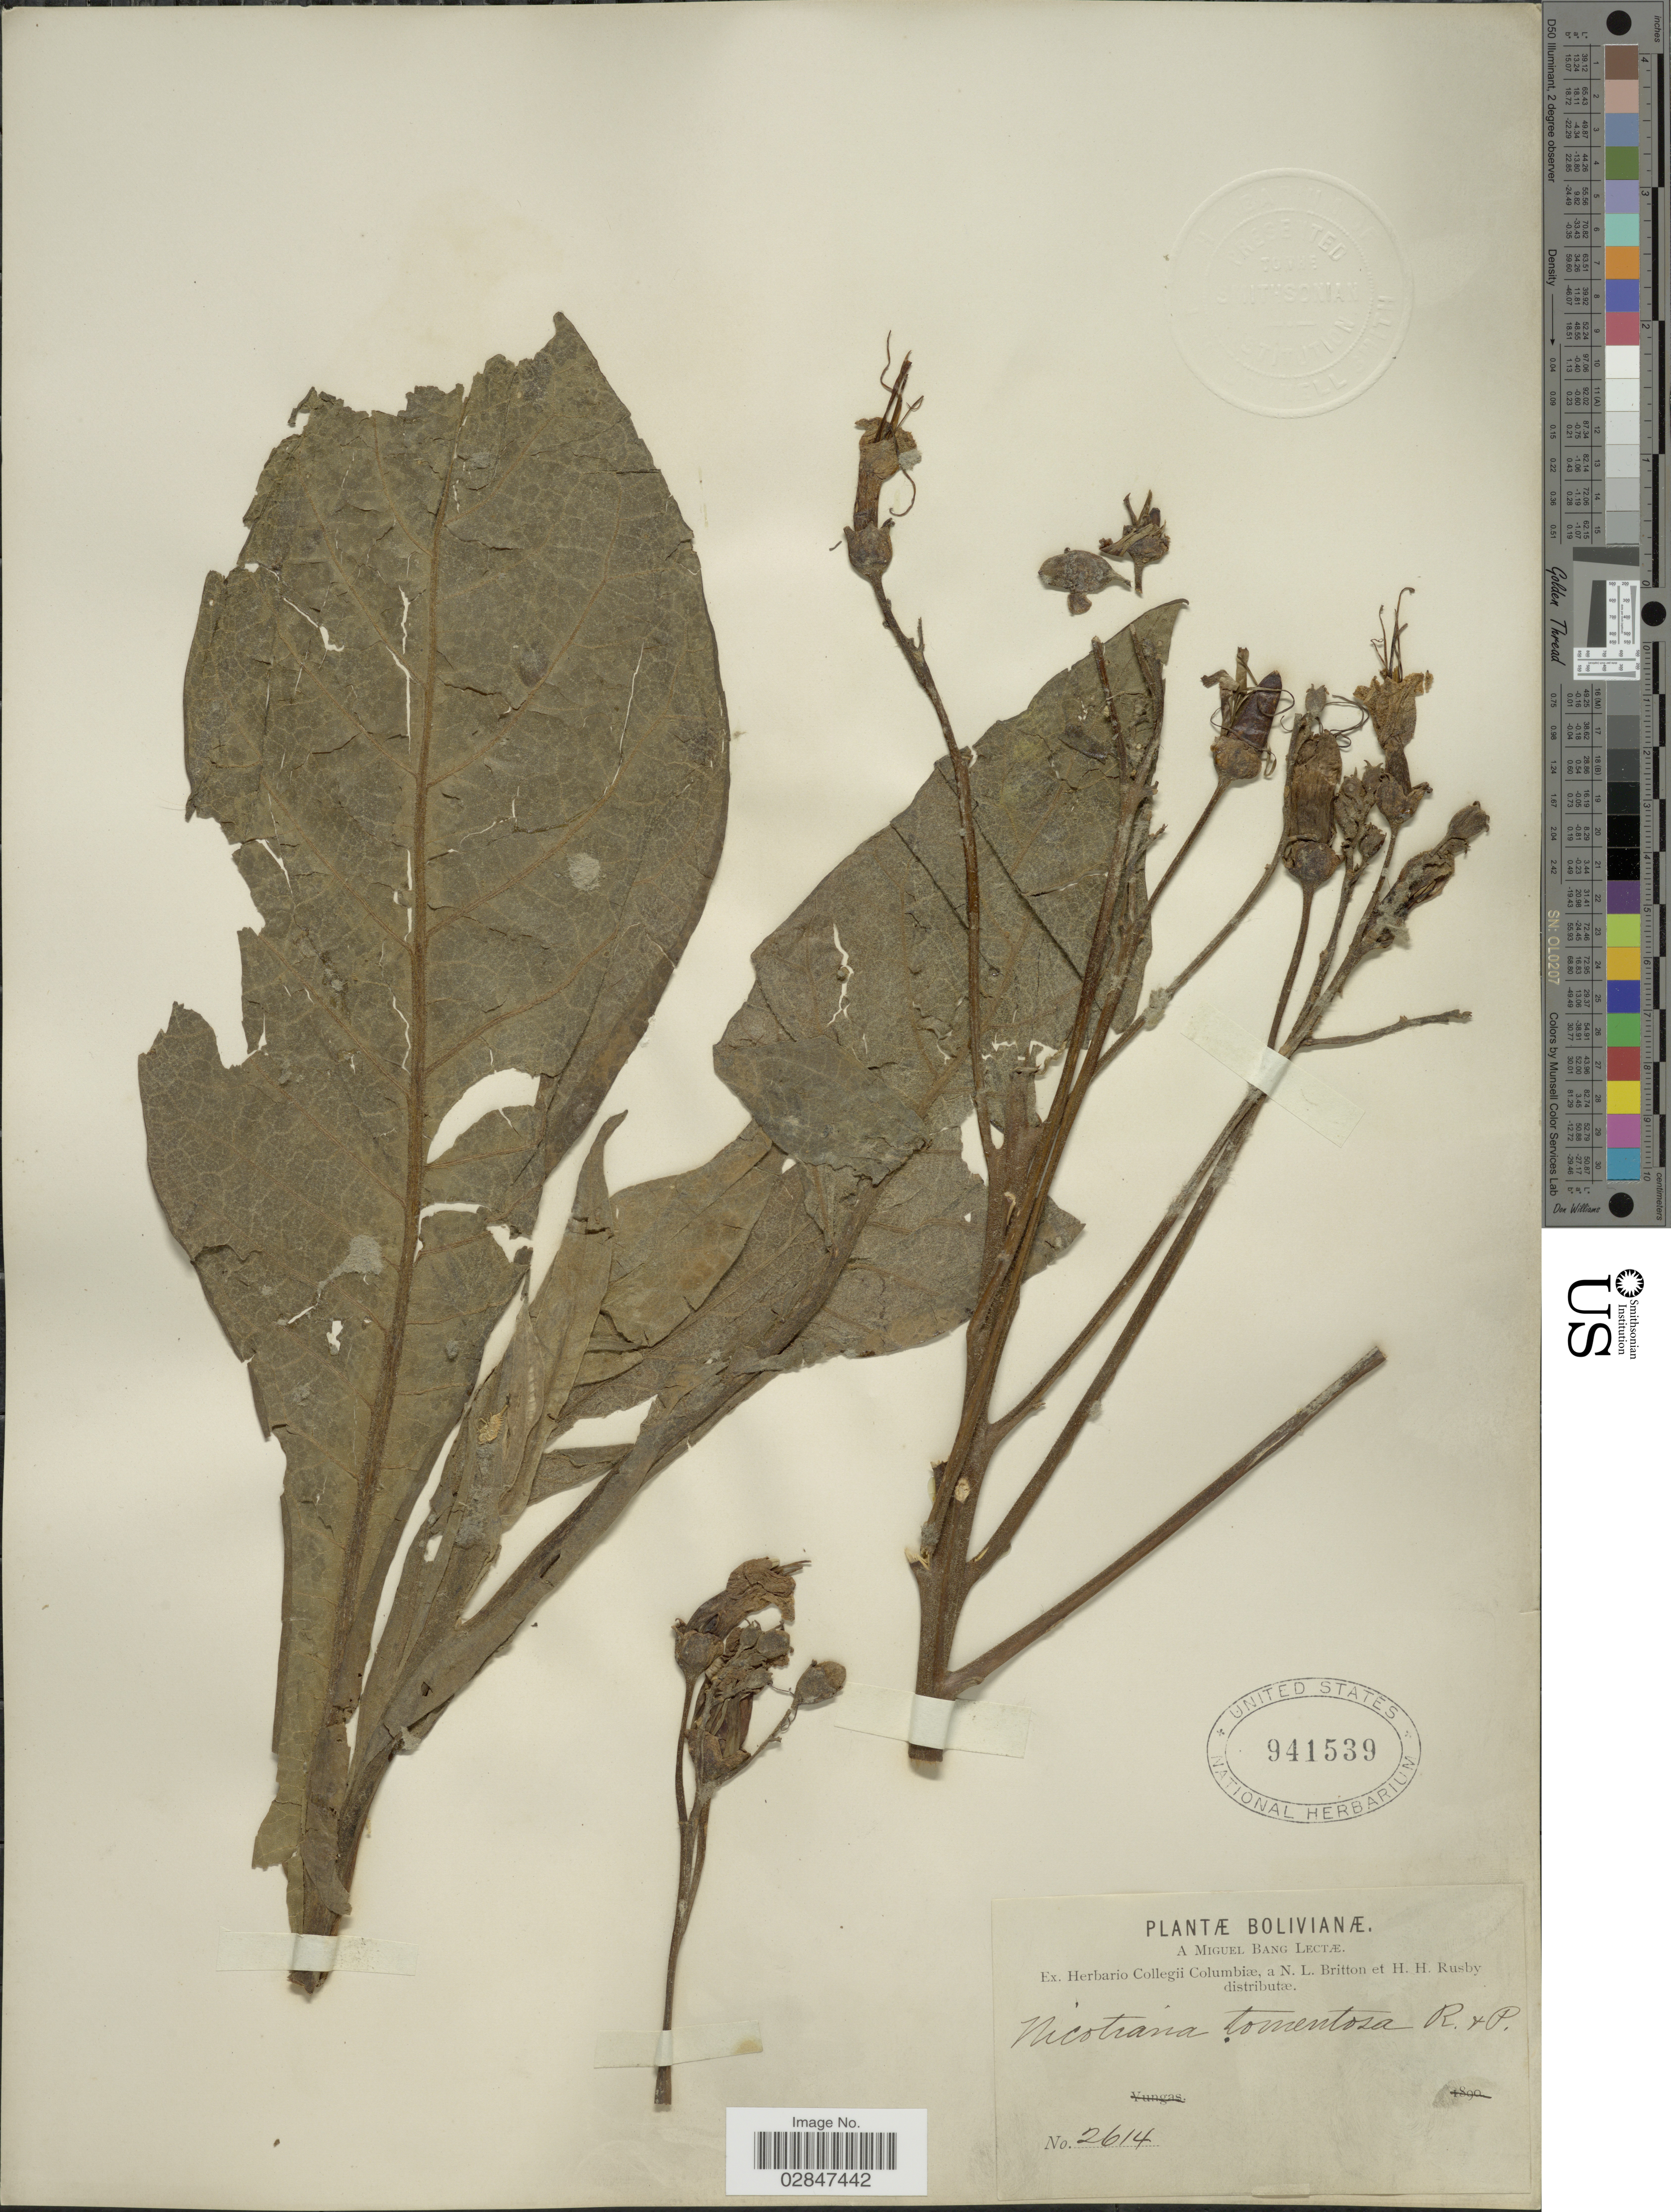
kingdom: Plantae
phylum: Tracheophyta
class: Magnoliopsida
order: Solanales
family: Solanaceae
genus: Nicotiana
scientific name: Nicotiana tomentosa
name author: Ruiz & Pav.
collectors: M. Bang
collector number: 2614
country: Bolivia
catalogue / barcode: US 941539